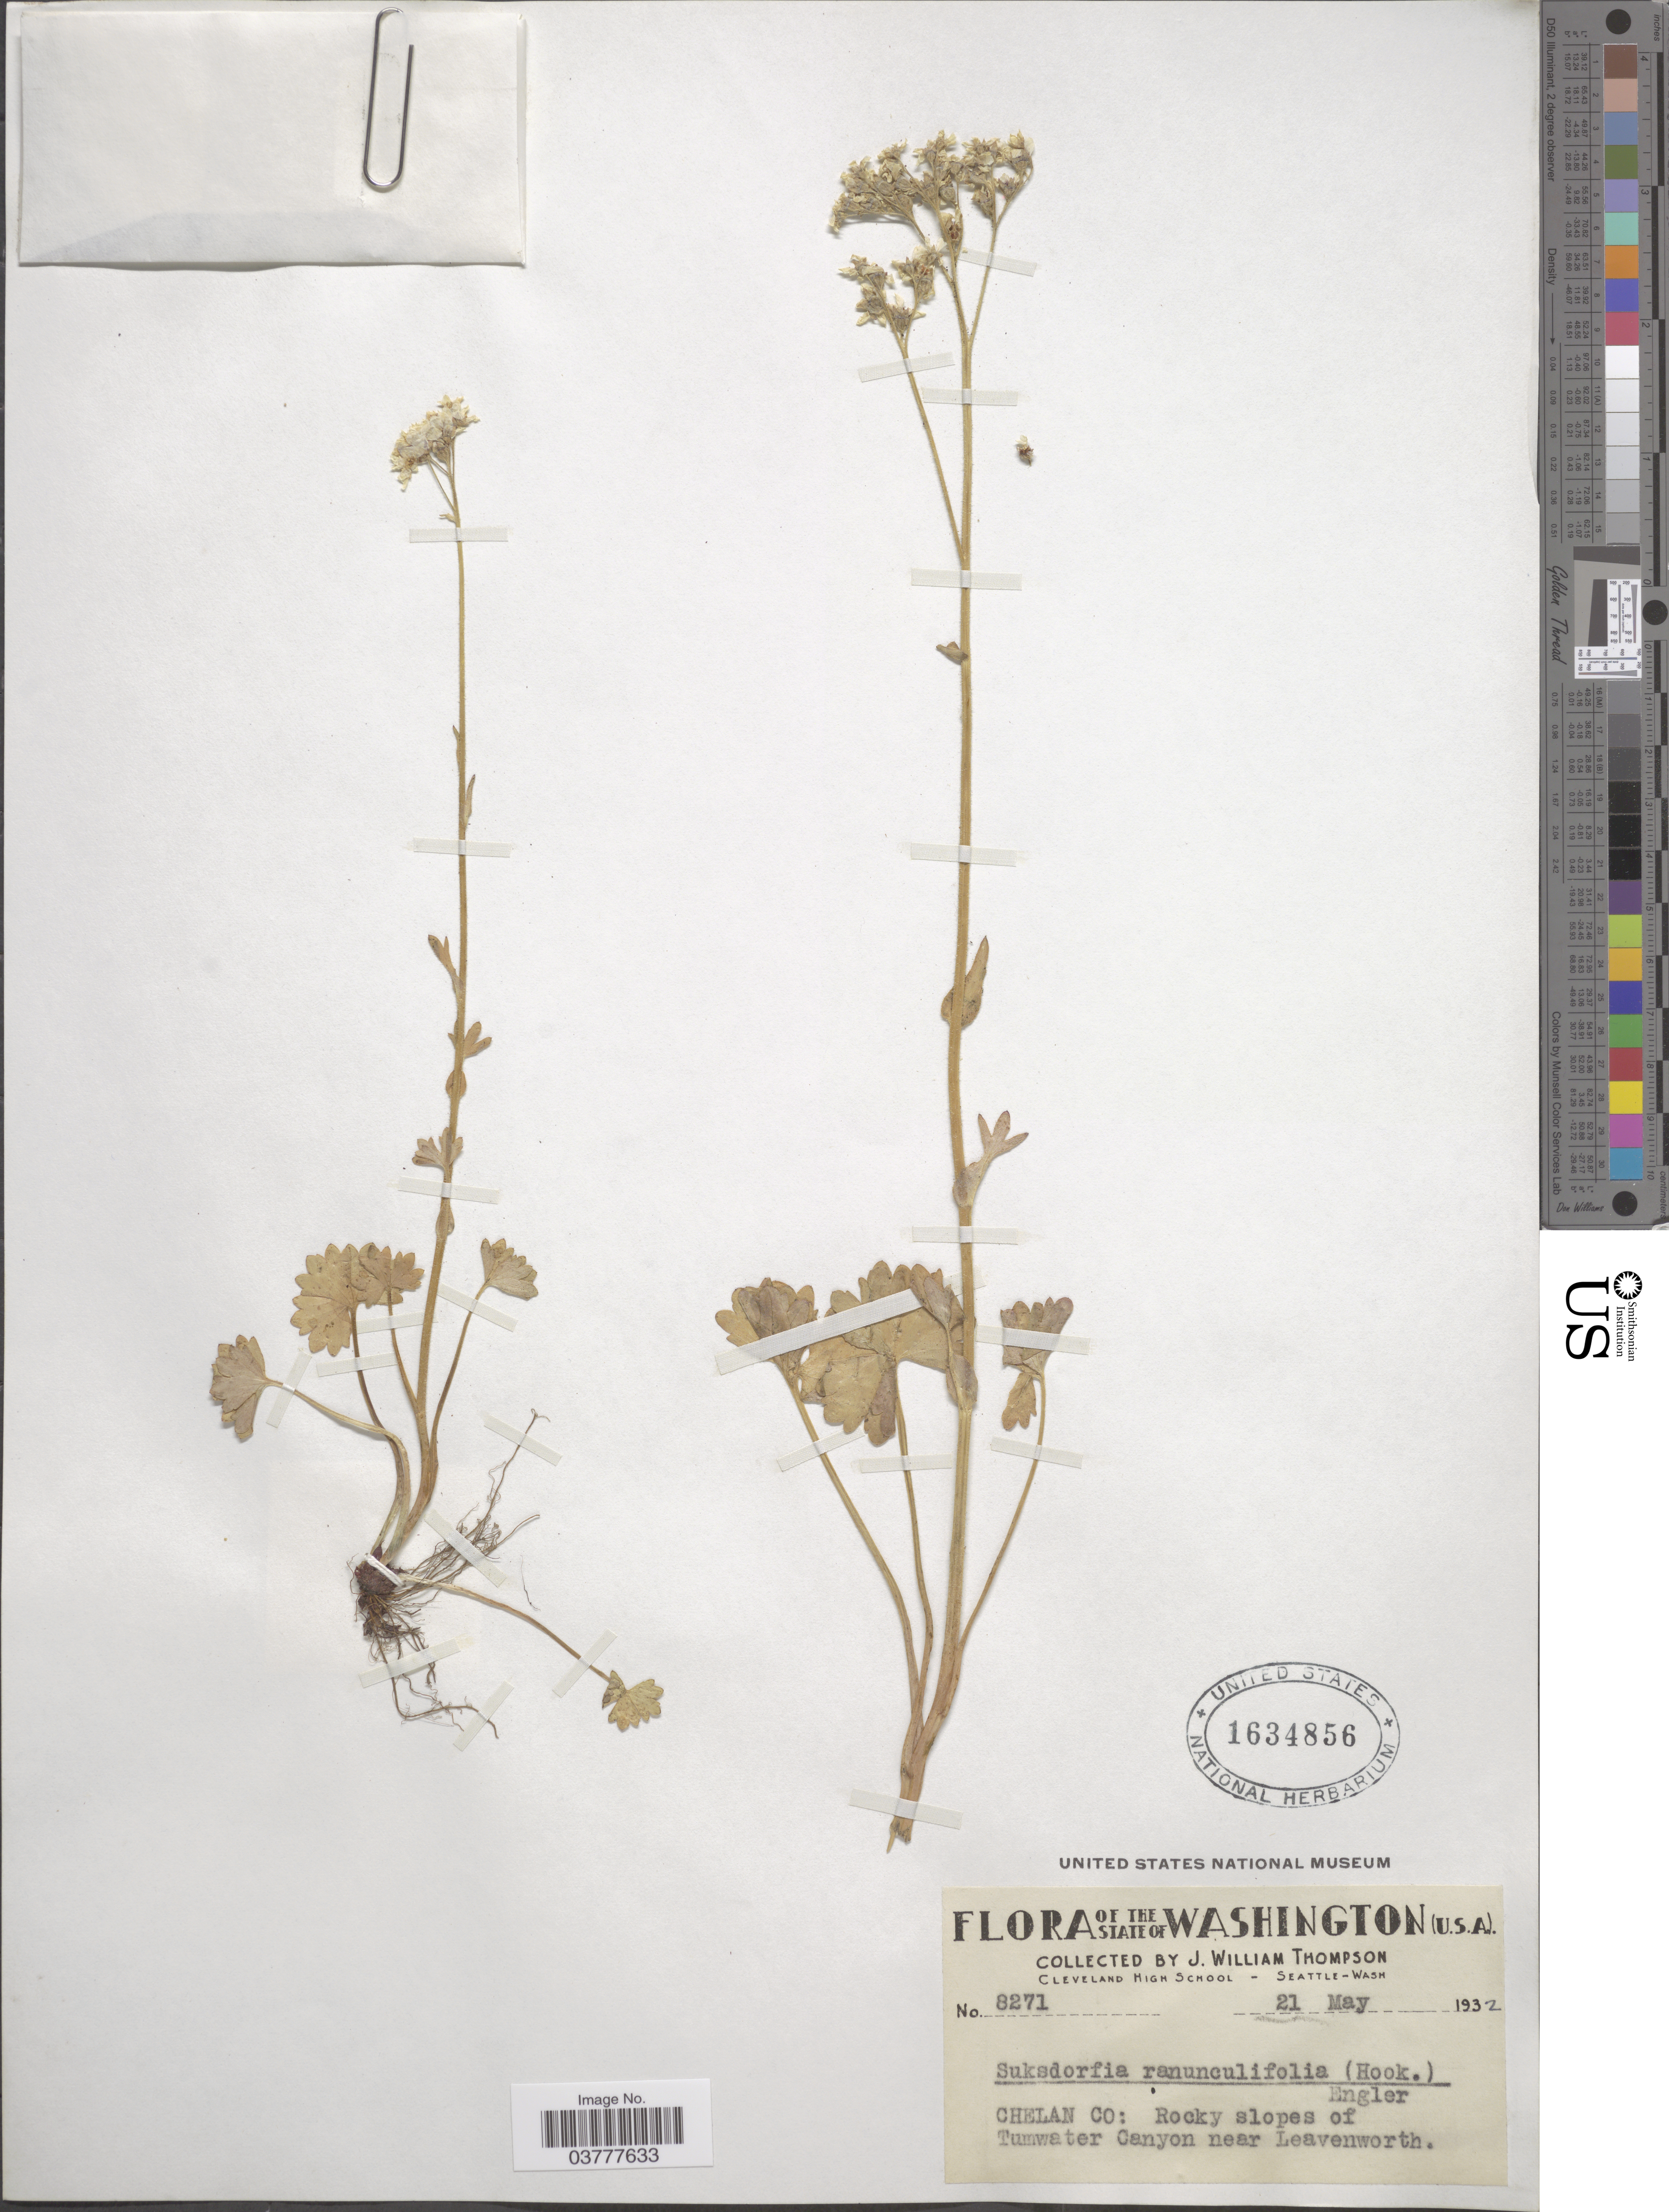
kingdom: Plantae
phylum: Tracheophyta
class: Magnoliopsida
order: Saxifragales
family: Saxifragaceae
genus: Hemieva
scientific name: Hemieva ranunculifolia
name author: (Hook.) Raf.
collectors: J. W. Thompson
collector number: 8271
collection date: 1932-05-21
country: United States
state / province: Washington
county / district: Chelan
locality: Chelan Co: Rocky slopes of Tumwater Canyon near Leavenworth.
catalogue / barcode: US 1634856